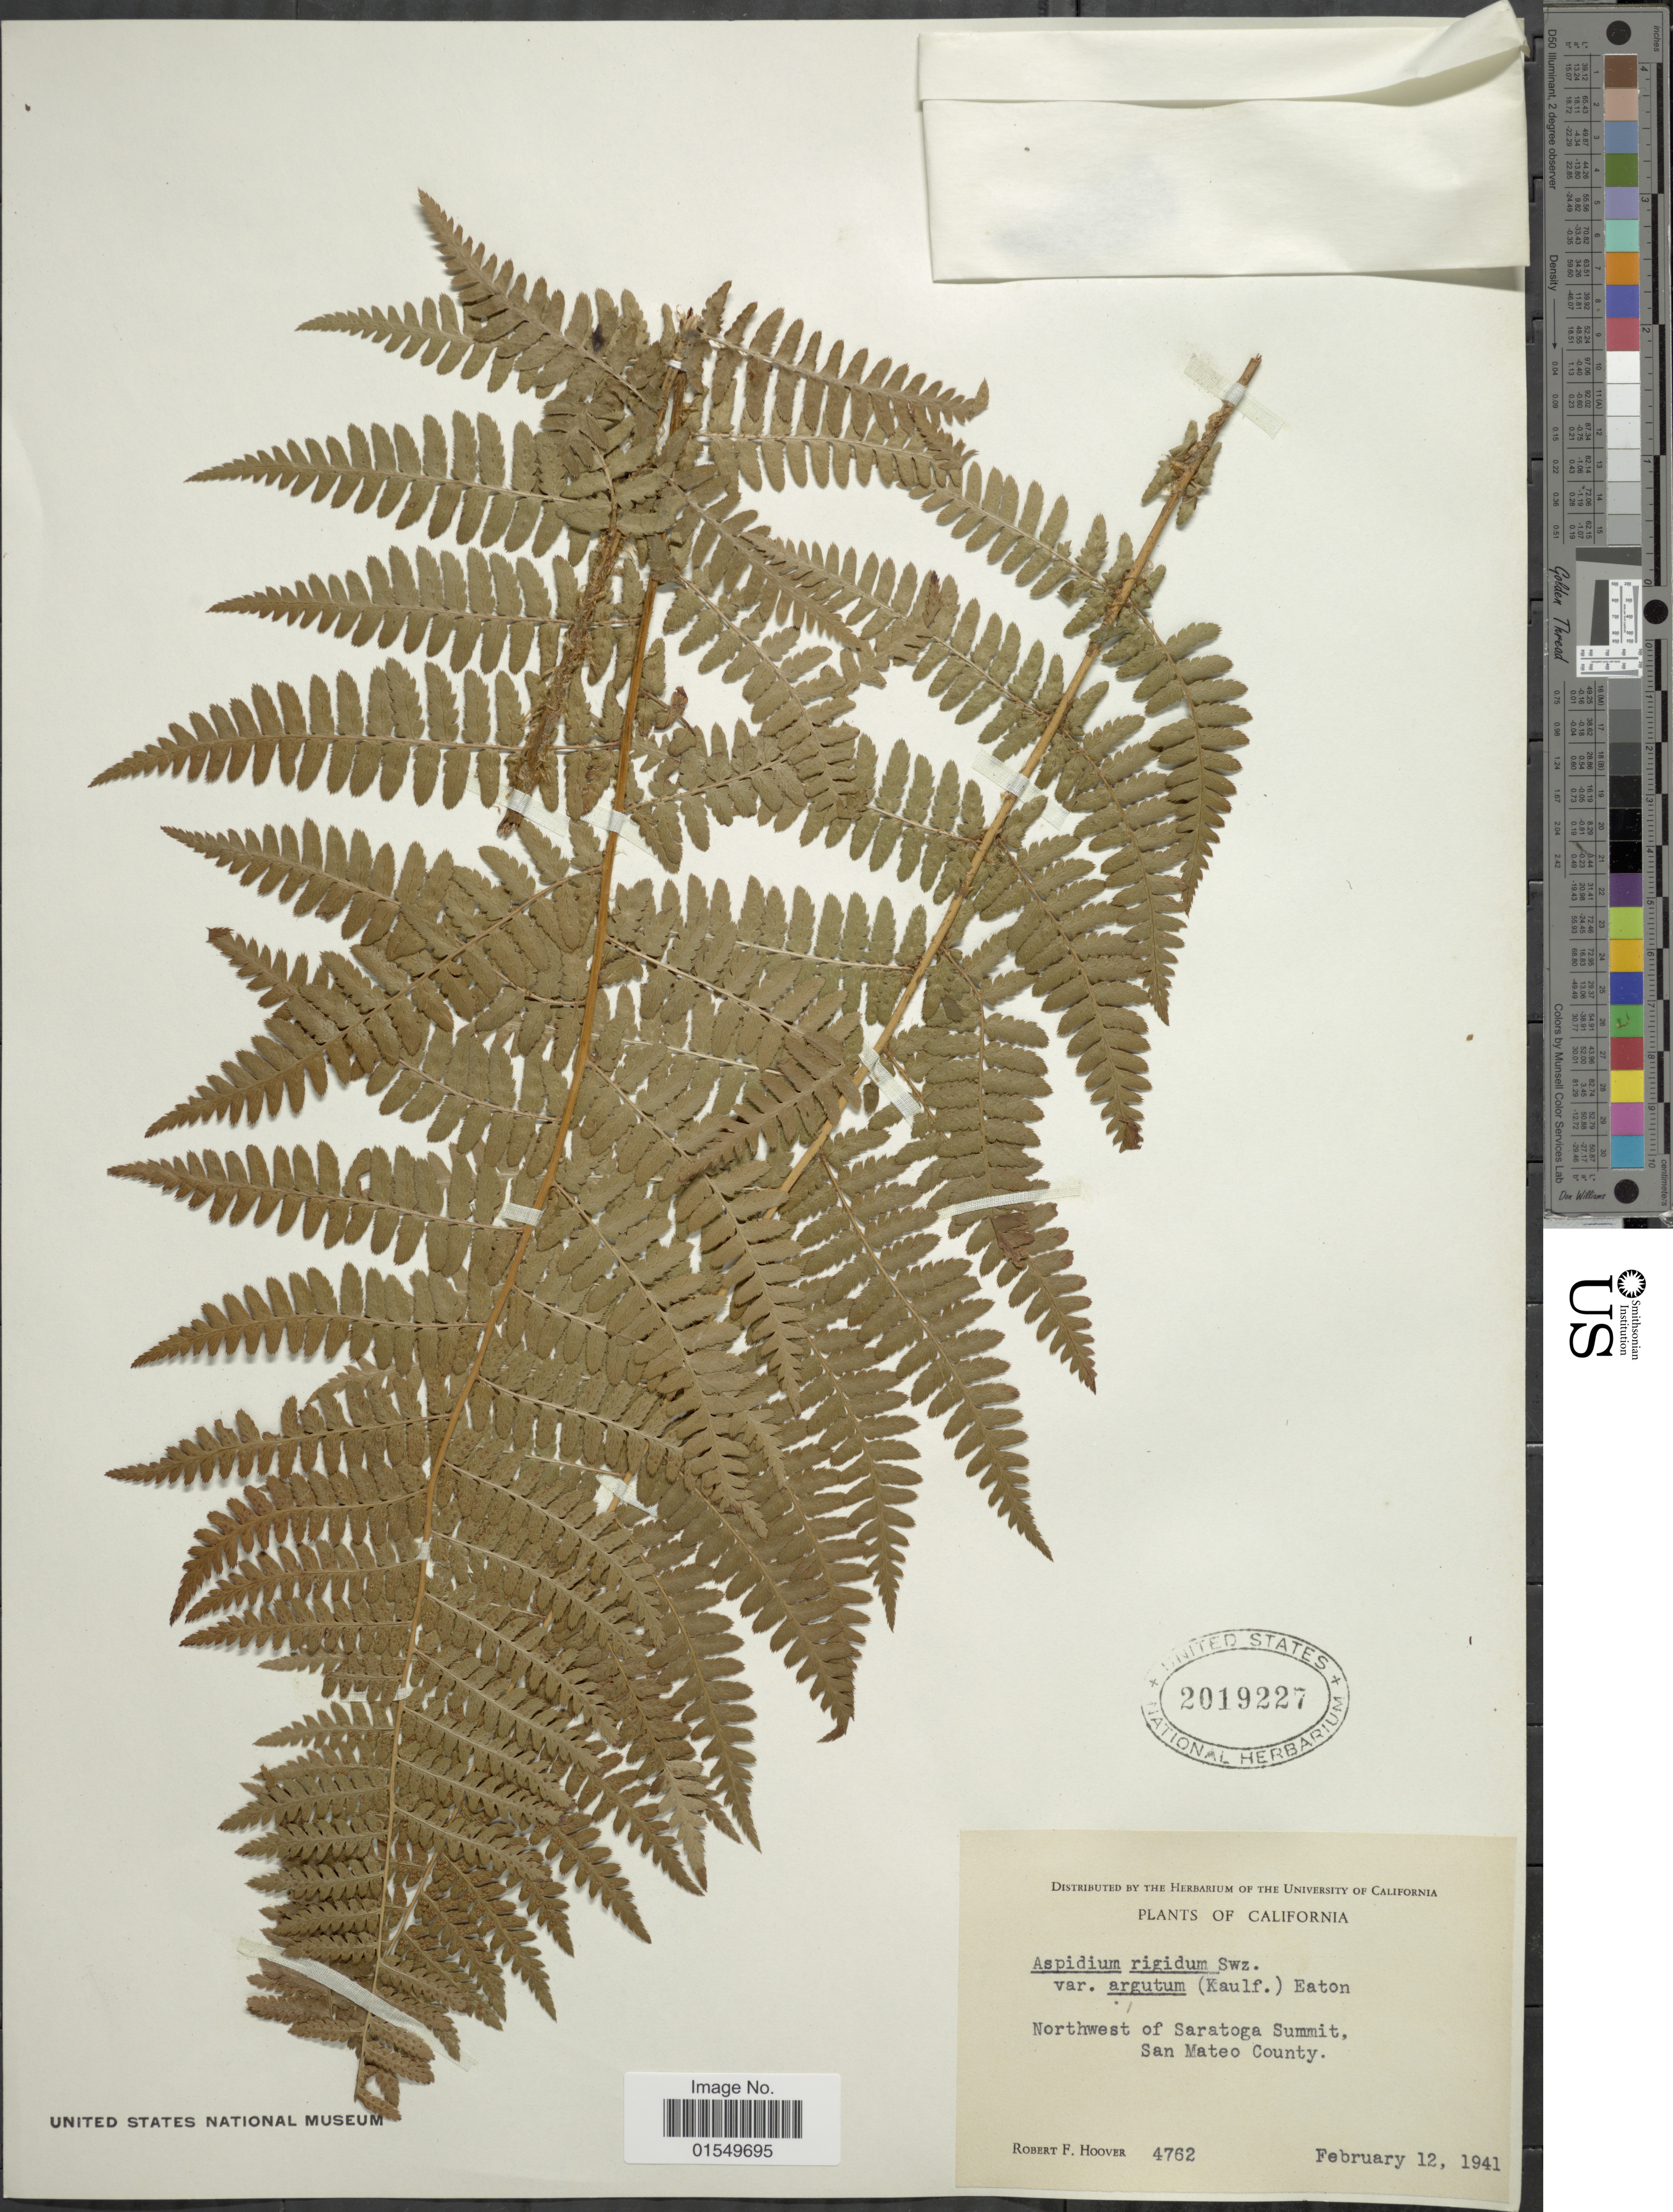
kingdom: Plantae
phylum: Tracheophyta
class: Polypodiopsida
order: Polypodiales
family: Dryopteridaceae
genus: Dryopteris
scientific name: Dryopteris arguta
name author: (Kaulf.) Maxon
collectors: R. F. Hoover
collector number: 4762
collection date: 1941-02-12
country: United States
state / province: California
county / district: San Mateo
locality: Northwest of Saratoga Summit, San Mateo County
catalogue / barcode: US 2019227